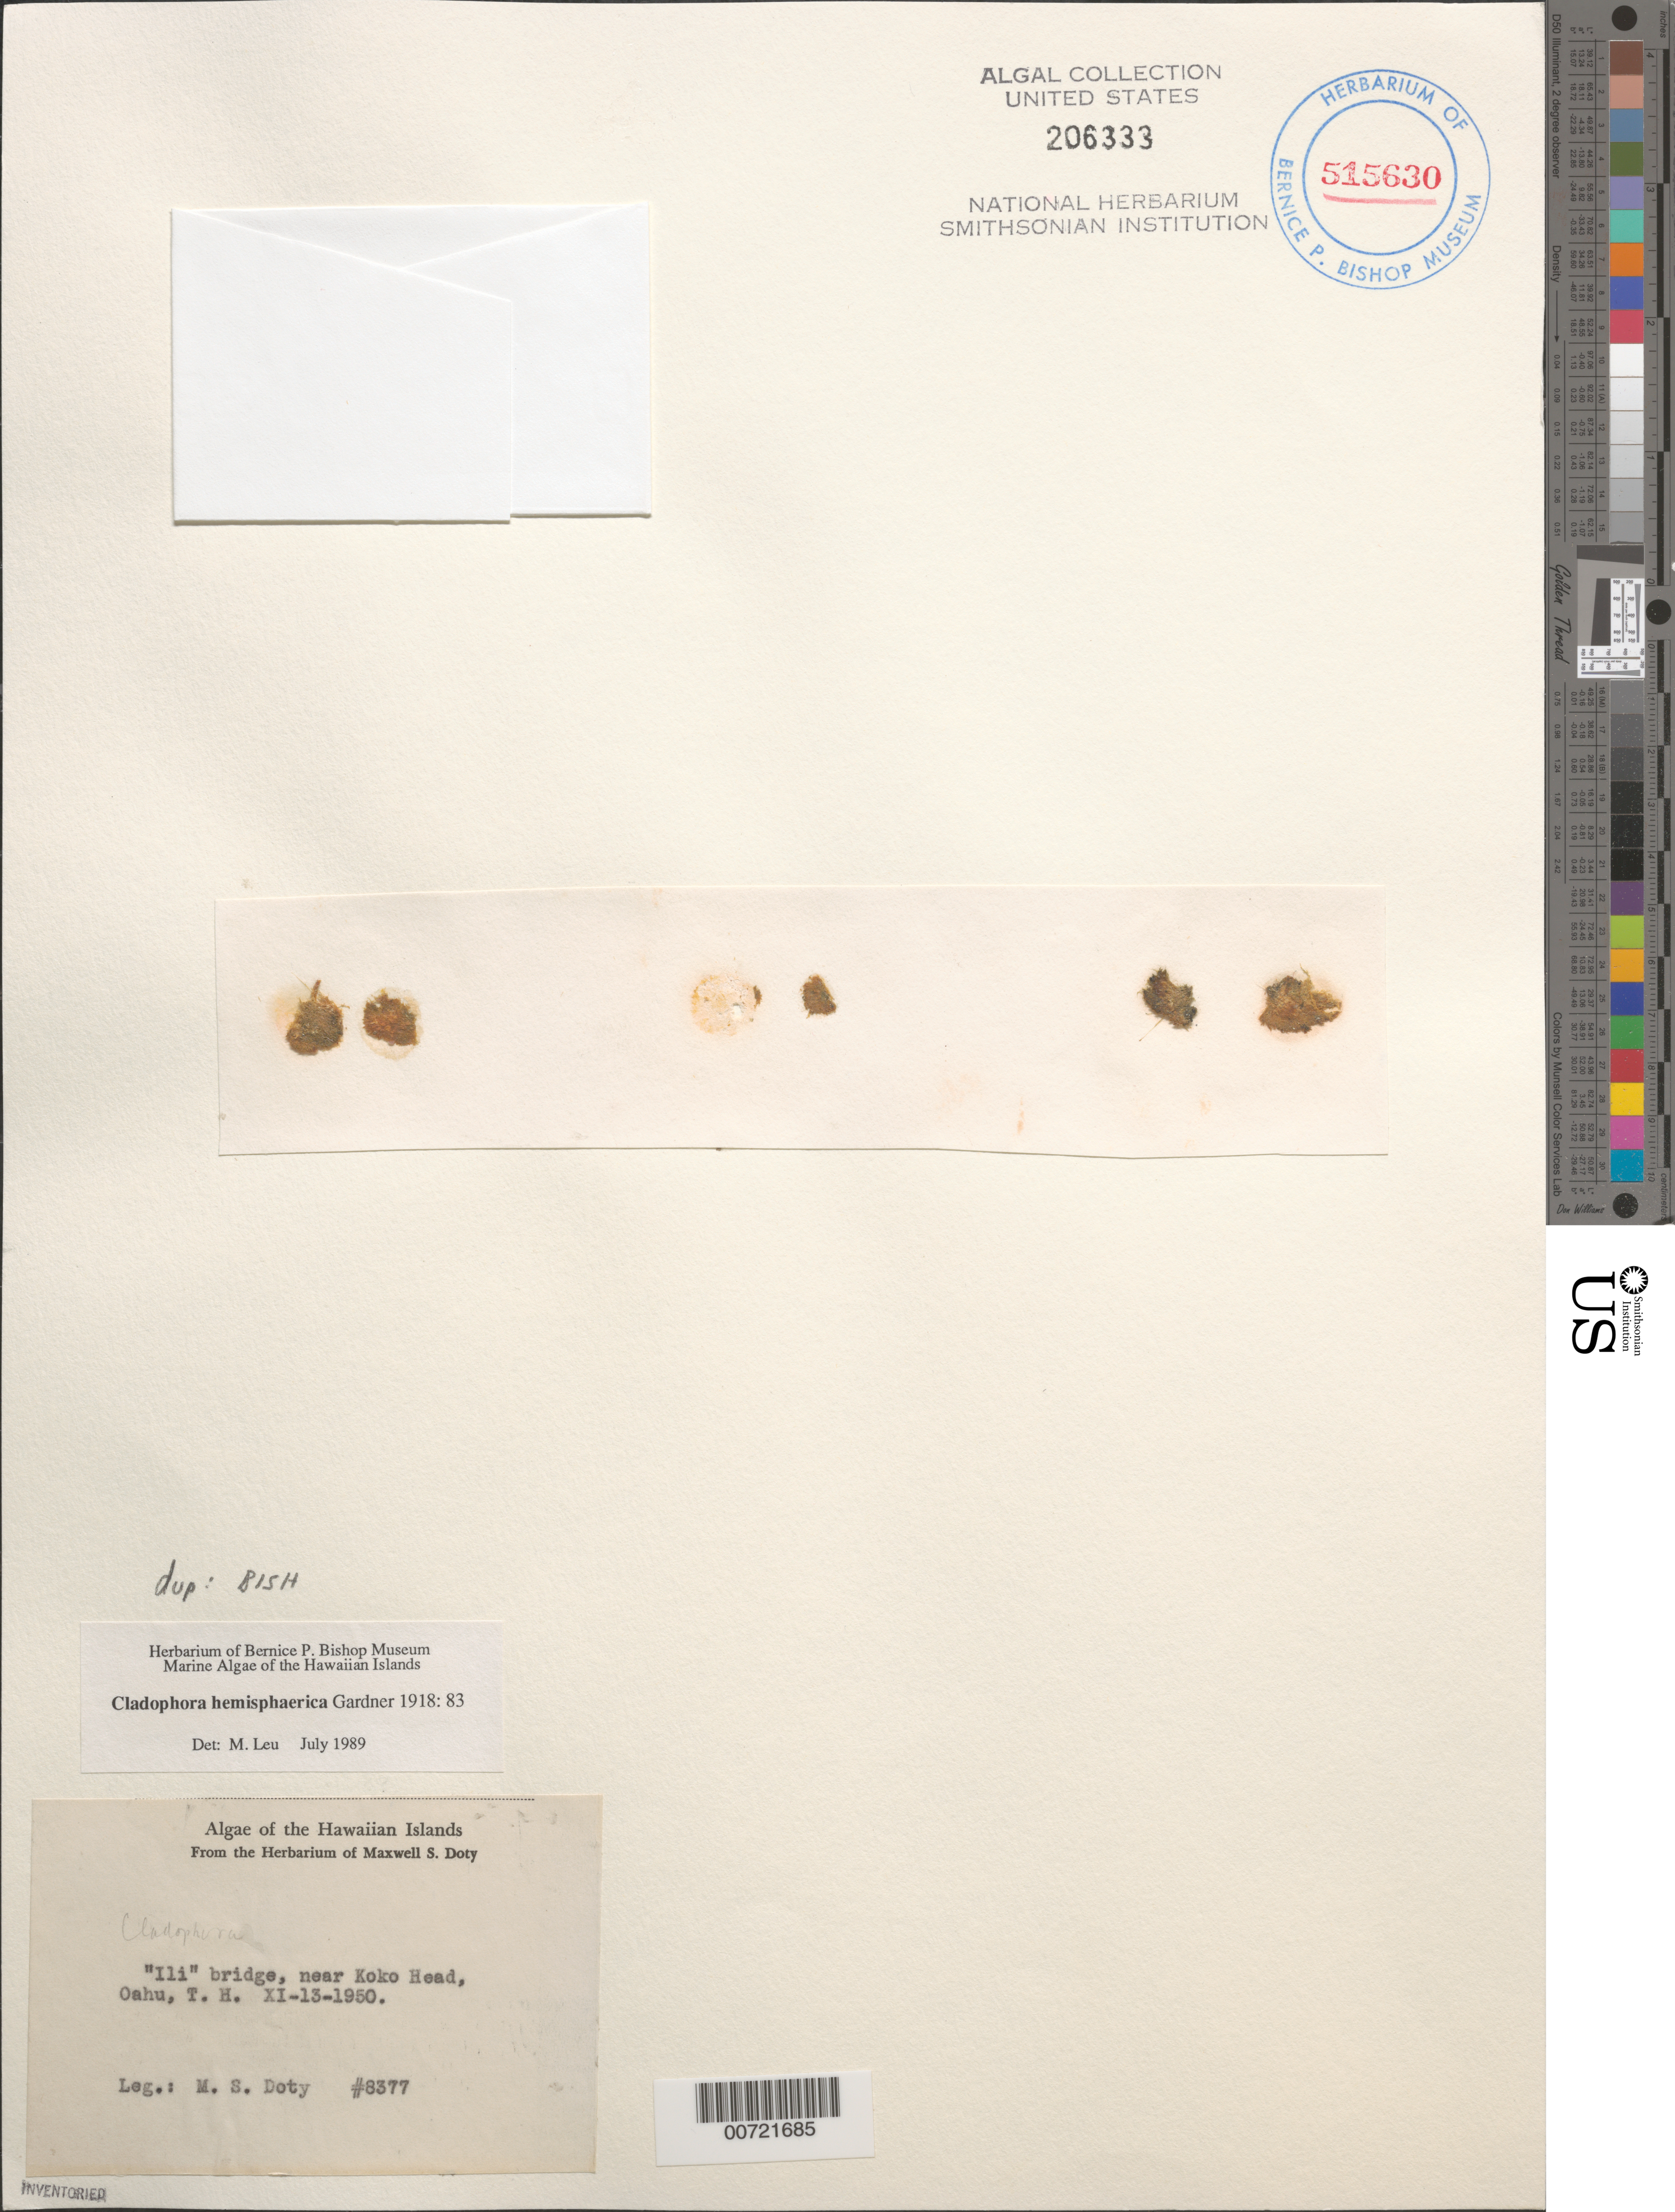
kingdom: Plantae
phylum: Chlorophyta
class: Ulvophyceae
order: Cladophorales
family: Cladophoraceae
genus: Cladophora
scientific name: Cladophora columbiana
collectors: M. S. Doty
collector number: MSD 8377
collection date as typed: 13 Nov 1950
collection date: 1950-11-13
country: United States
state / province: Hawaii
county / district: Honolulu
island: Oahu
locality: Ili Bridge near Koko Head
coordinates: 21 16.8' N, 157 41.2' W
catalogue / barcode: US 206333